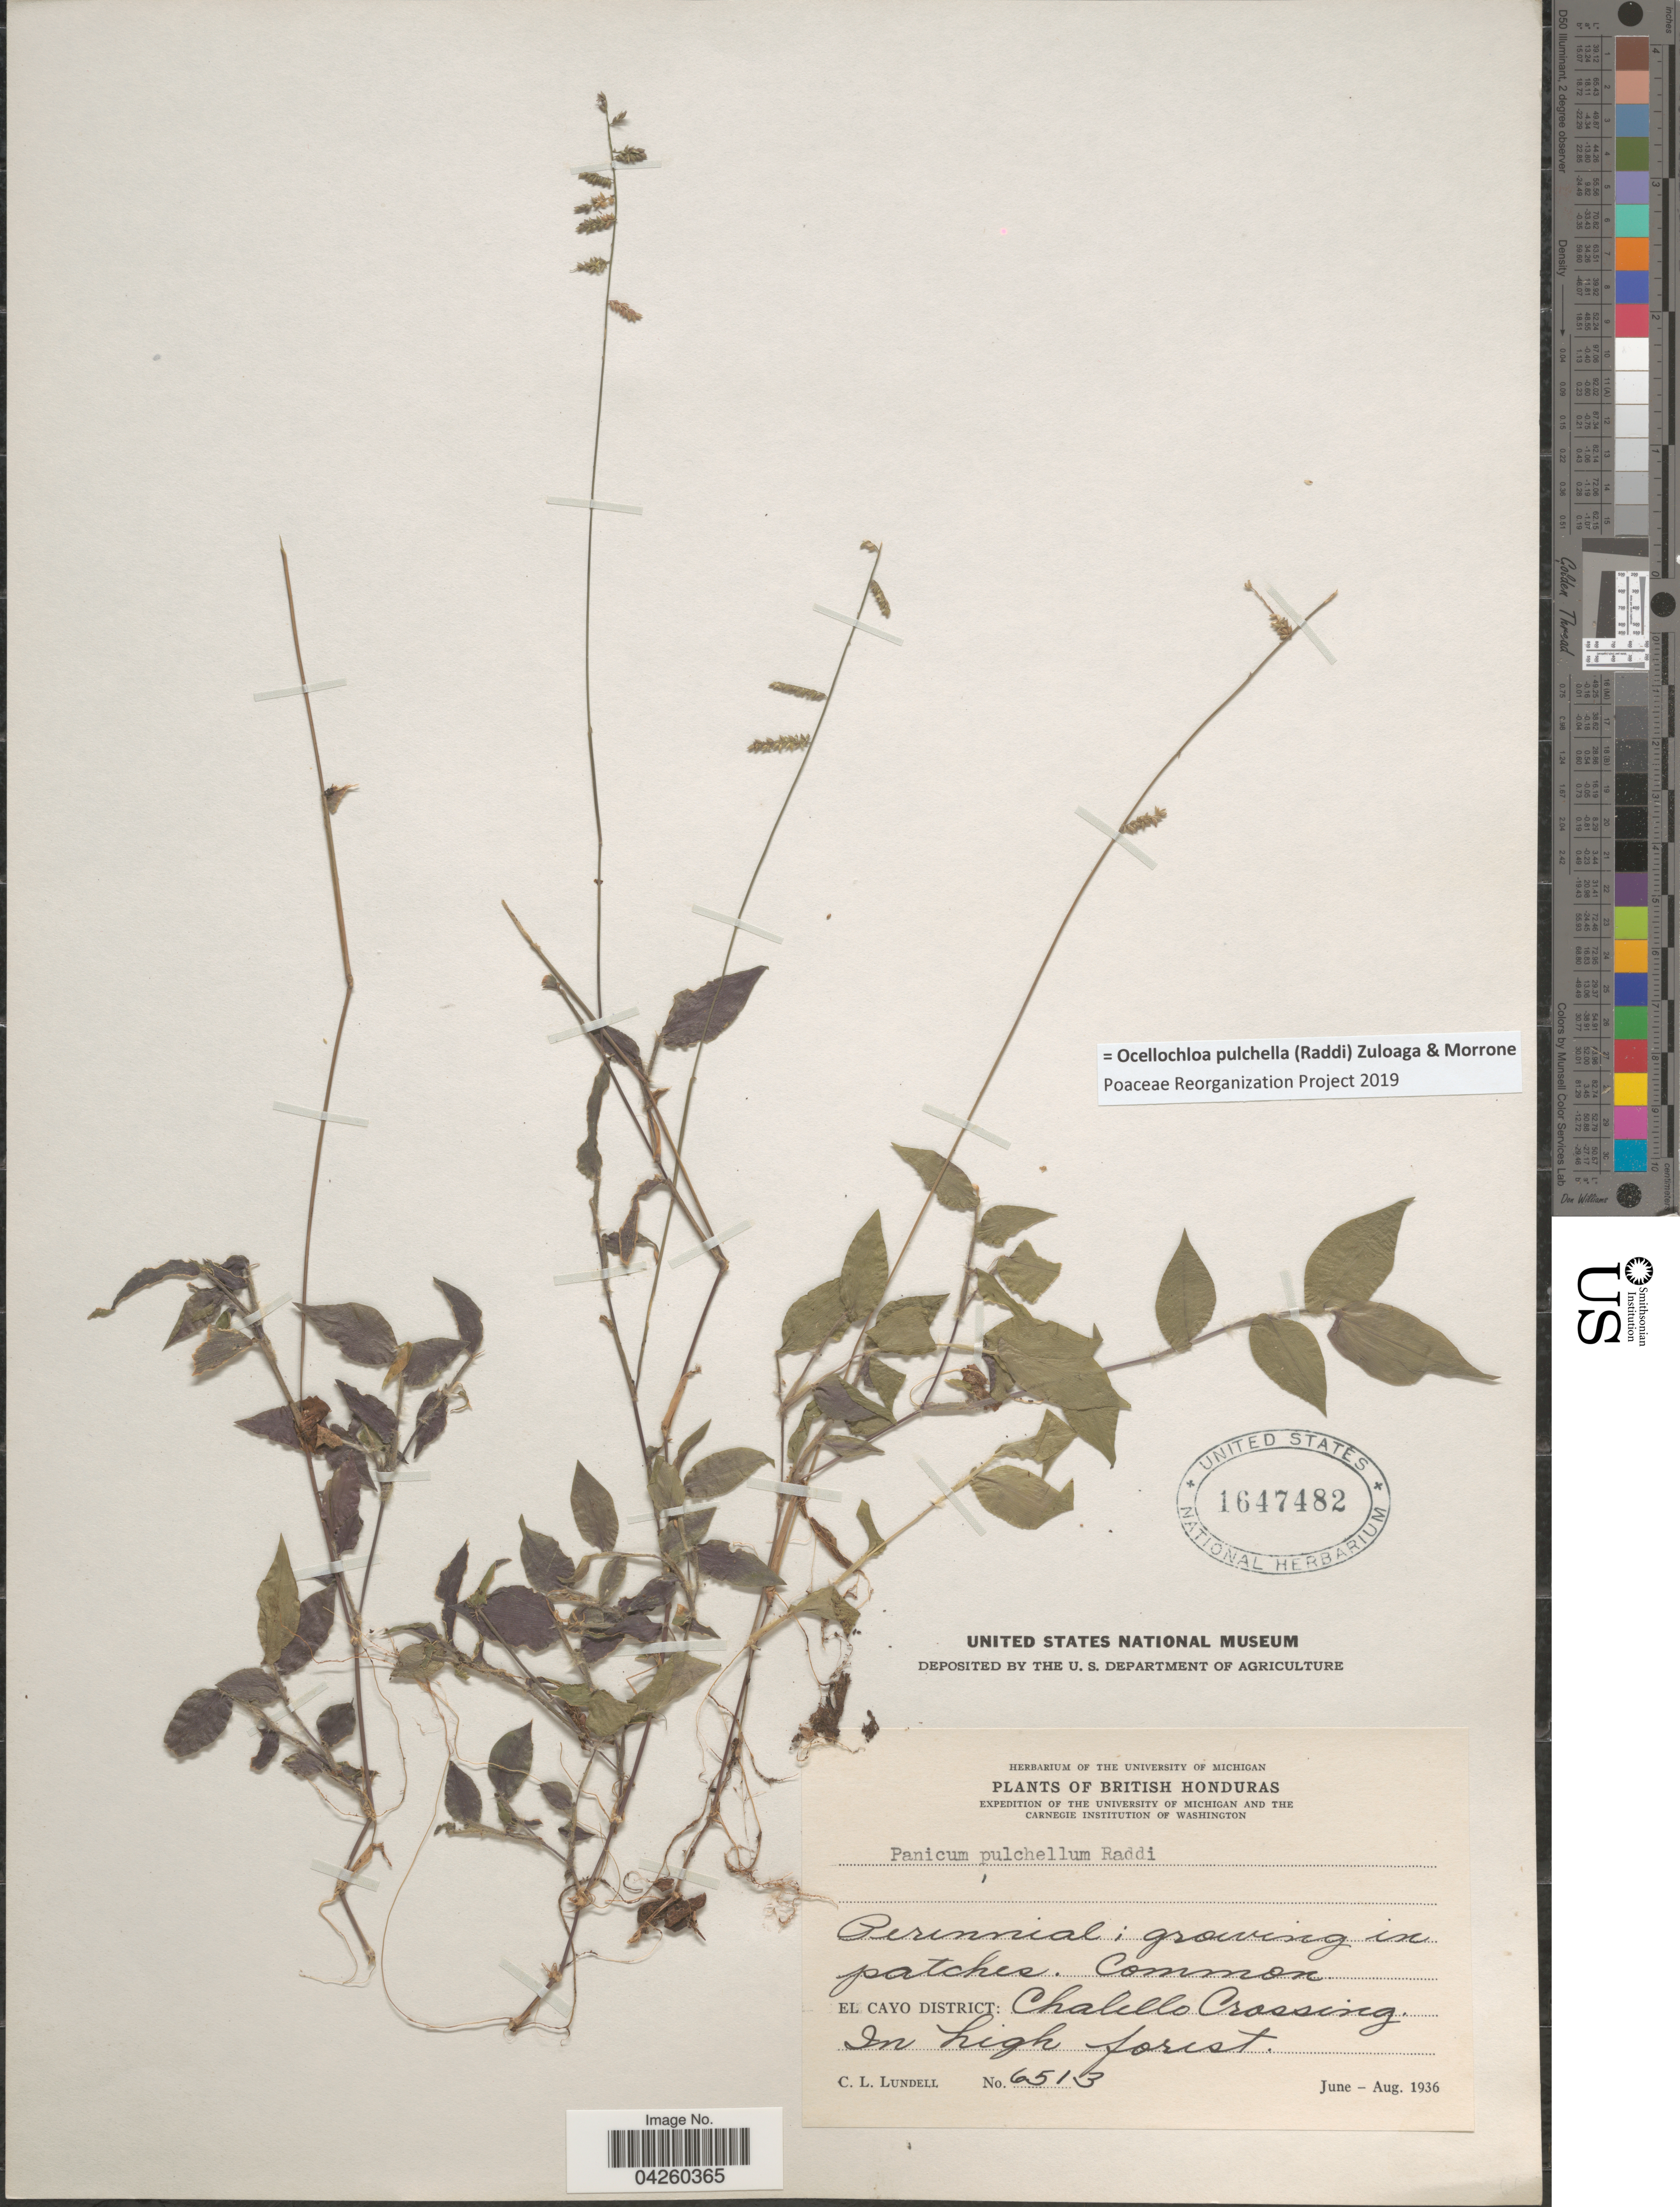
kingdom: Plantae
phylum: Tracheophyta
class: Liliopsida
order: Poales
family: Poaceae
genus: Ocellochloa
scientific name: Ocellochloa pulchella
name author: (Raddi) Zuloaga & Morrone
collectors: C. L. Lundell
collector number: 6513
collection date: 1936-06/1936-08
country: Belize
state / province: Cayo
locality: British Honduras. Expedition of the University of Michigan and the Carnegie Institution of Washington. El Cayo District: Chalello Crossing.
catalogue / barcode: US 1647482